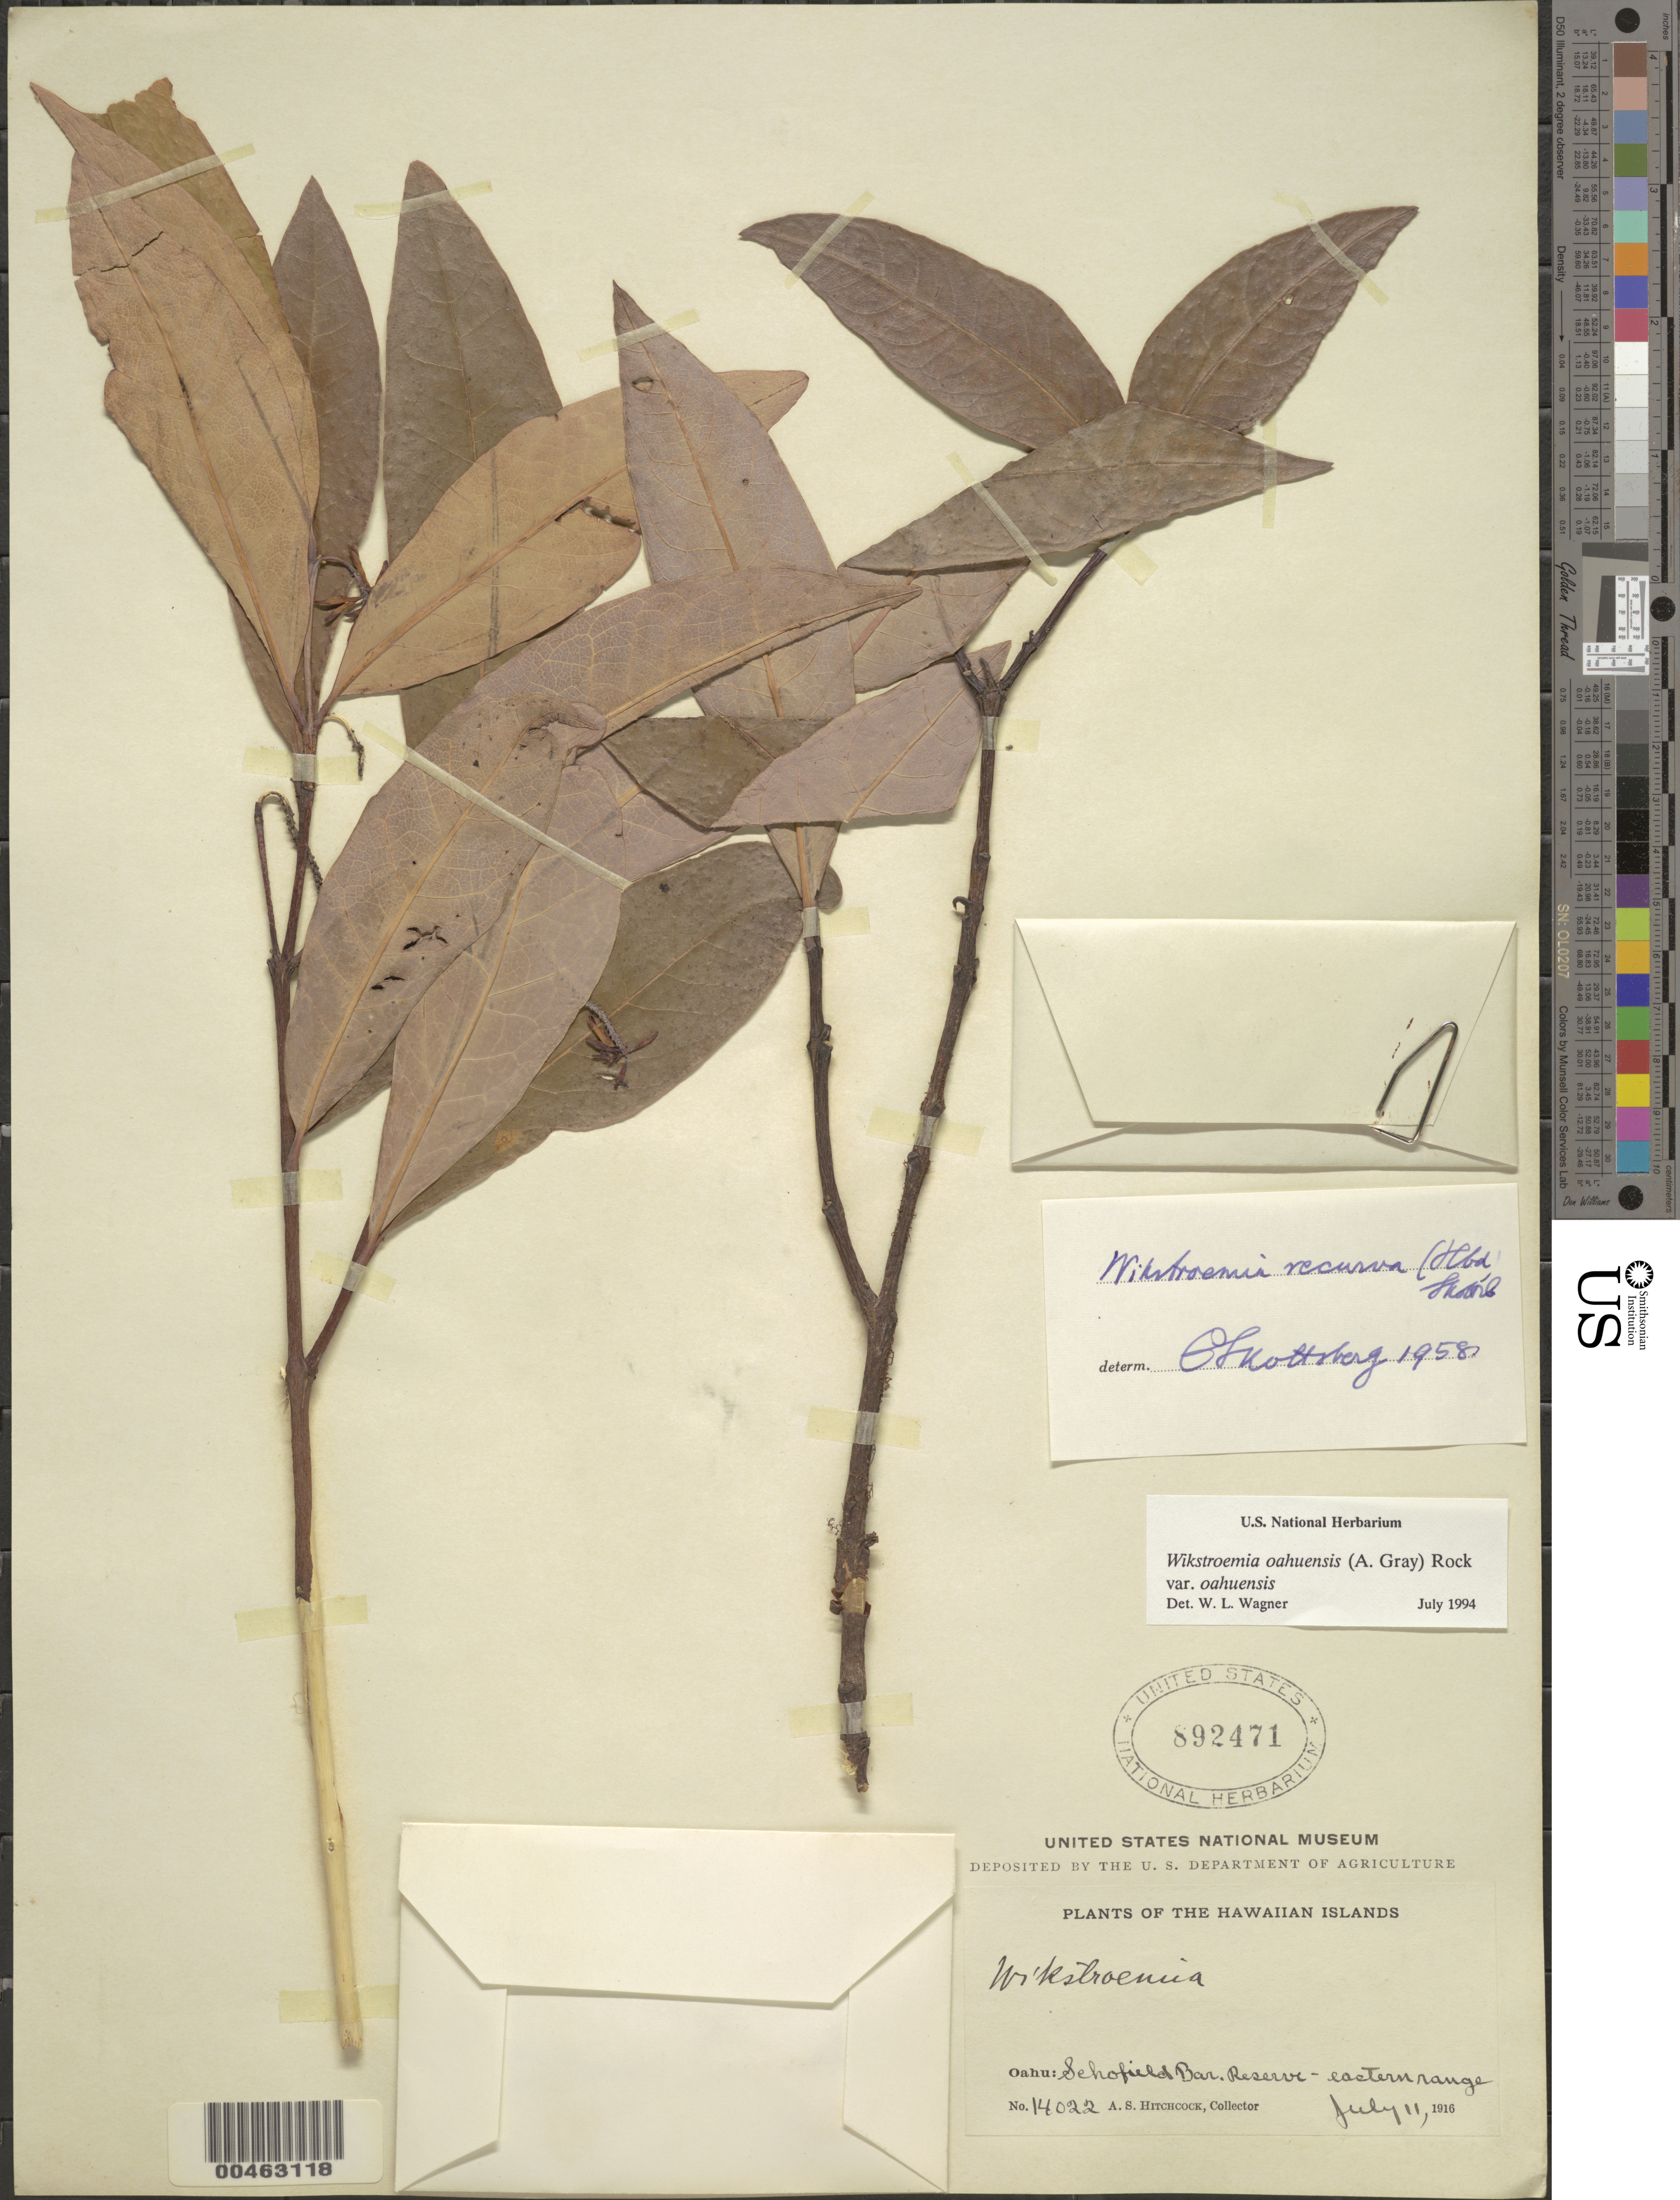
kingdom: Plantae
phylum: Tracheophyta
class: Magnoliopsida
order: Malvales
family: Thymelaeaceae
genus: Wikstroemia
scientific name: Wikstroemia oahuensis var. oahuensis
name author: (A. Gray) Rock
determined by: Wagner, W. L., (BOT), Smithsonian Institution - National Museum of Natural History (UNITED STATES)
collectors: A. S. Hitchcock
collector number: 14022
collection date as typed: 11 Jul 1916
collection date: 1916-07-11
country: United States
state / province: Hawaii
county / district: Honolulu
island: Oahu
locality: Schofield Bar Reserve, E range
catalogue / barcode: US 892471